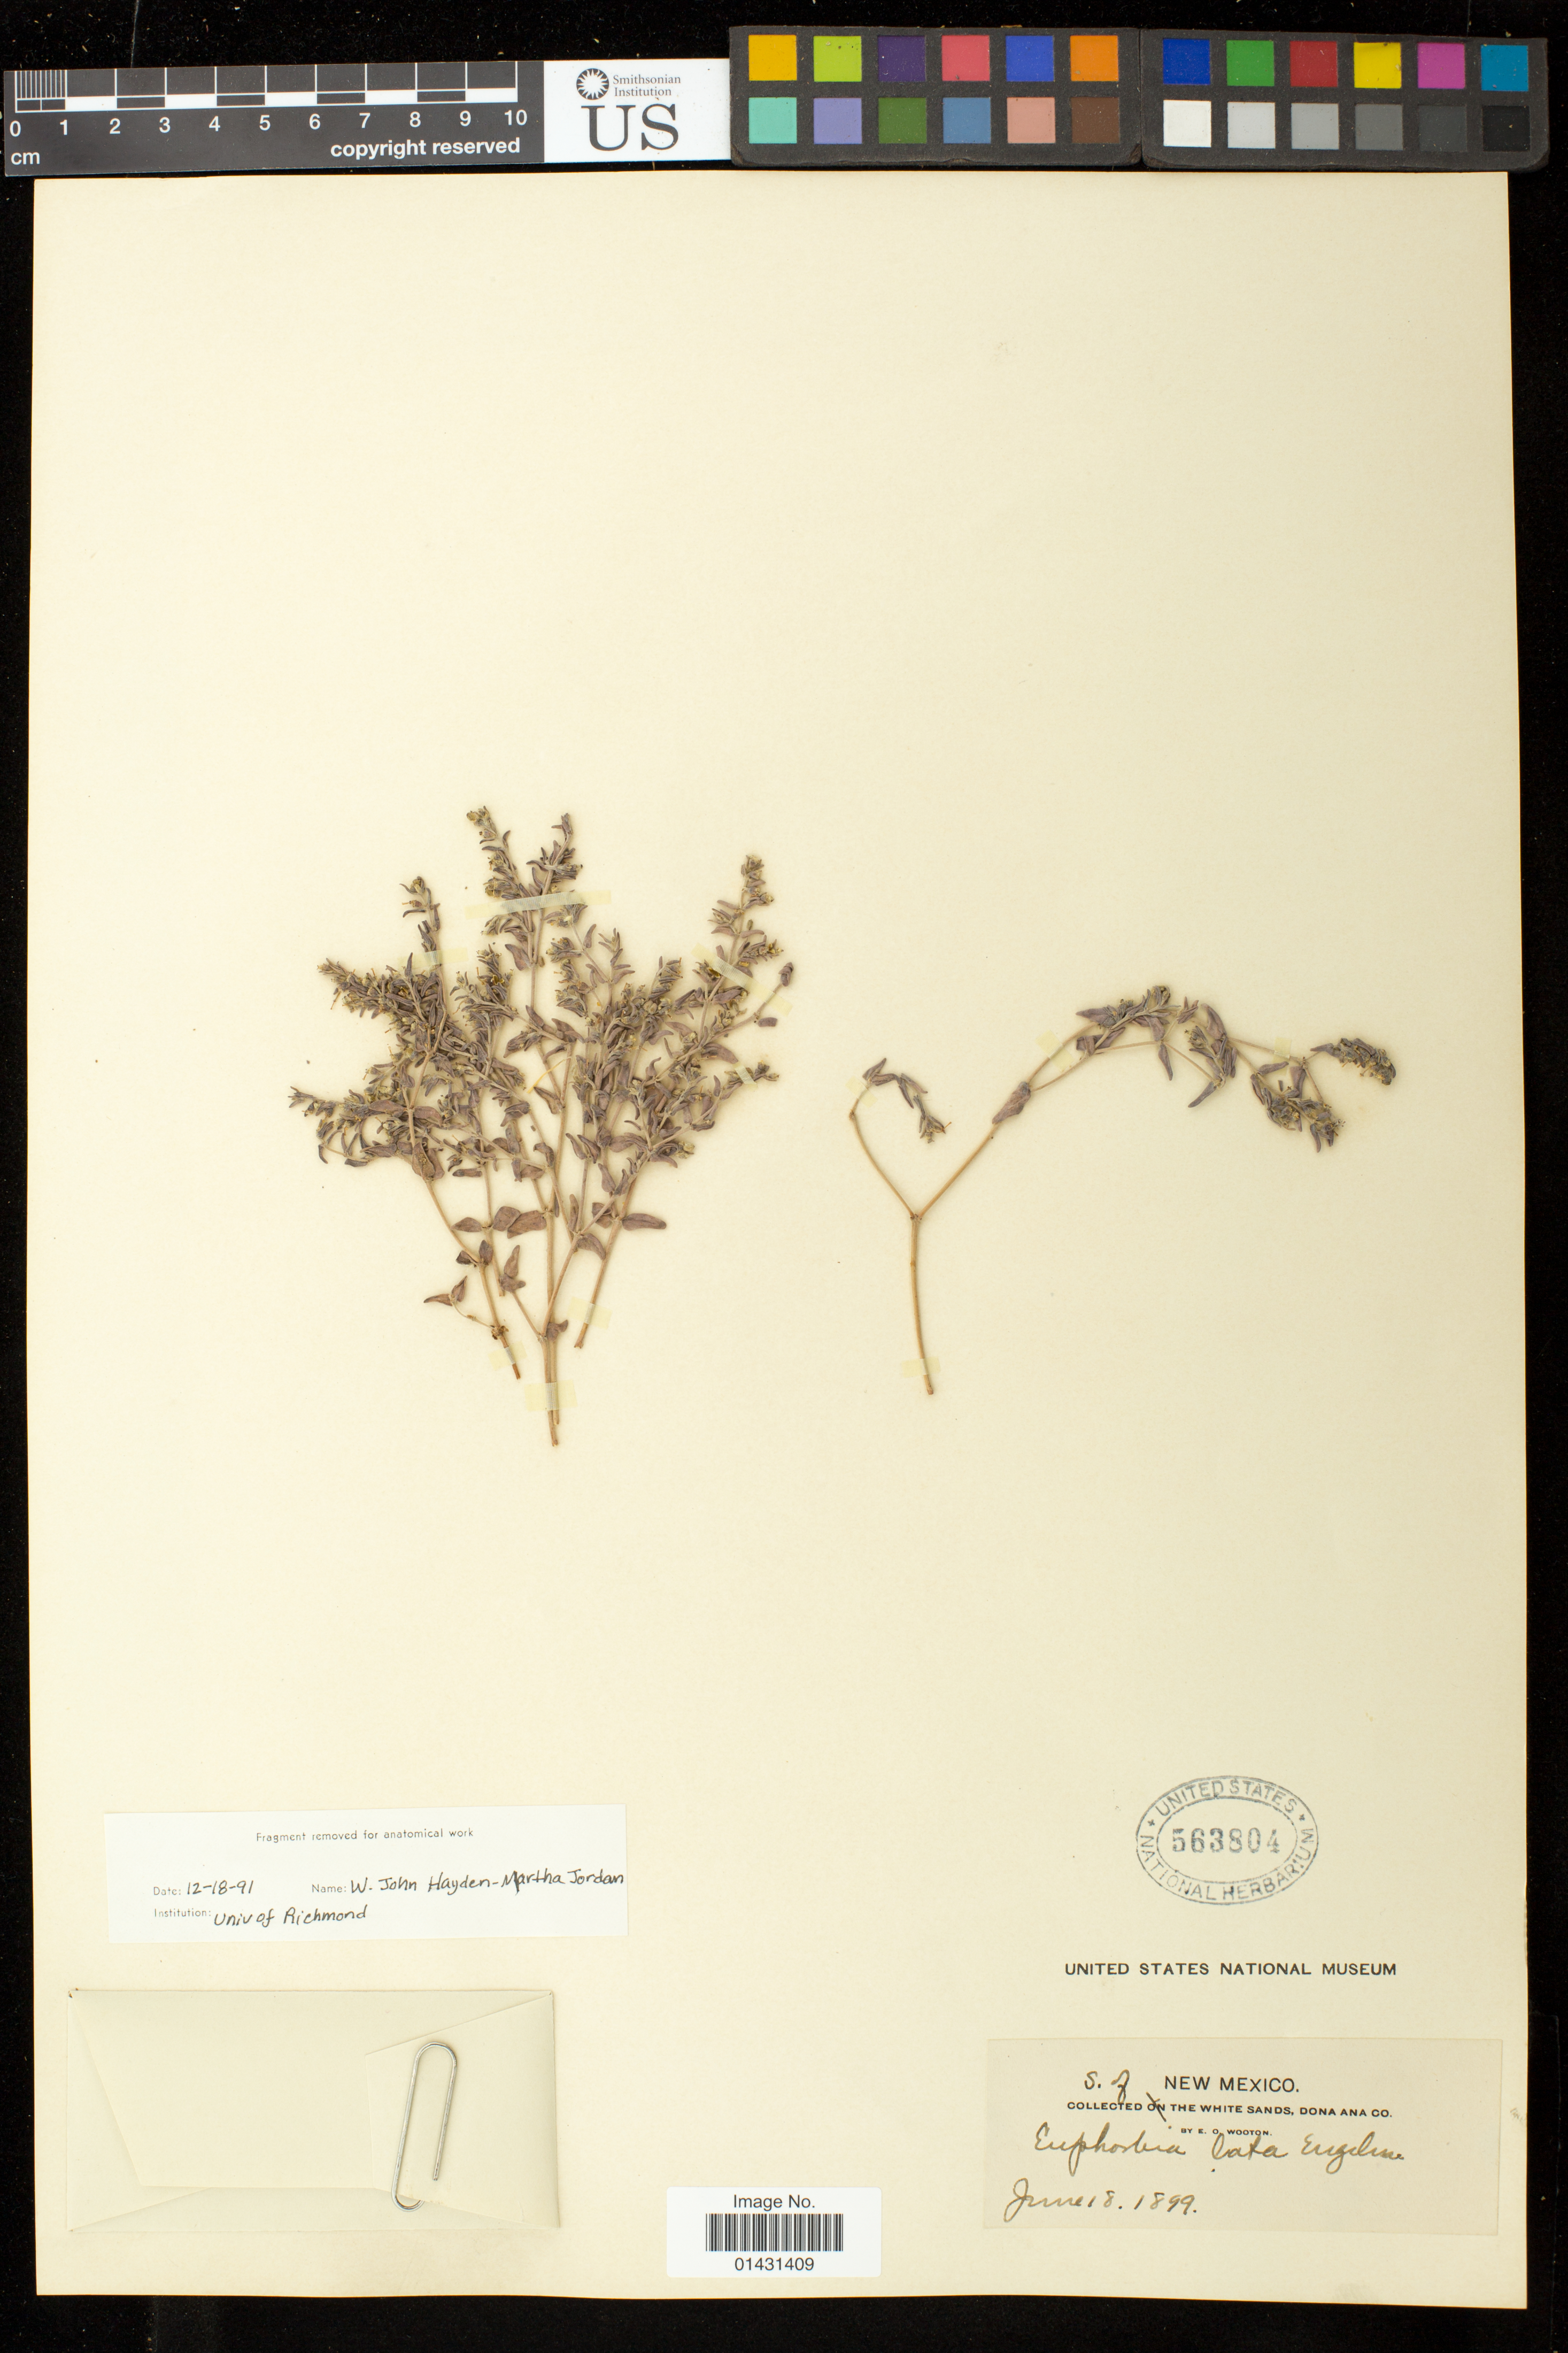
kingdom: Plantae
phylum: Tracheophyta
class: Magnoliopsida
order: Malpighiales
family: Euphorbiaceae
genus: Euphorbia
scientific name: Euphorbia laxa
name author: Drake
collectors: E. O. Wooton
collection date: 1899-06-18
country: United States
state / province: New Mexico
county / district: Dona Ana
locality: S. of the White Sands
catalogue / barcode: US 563804